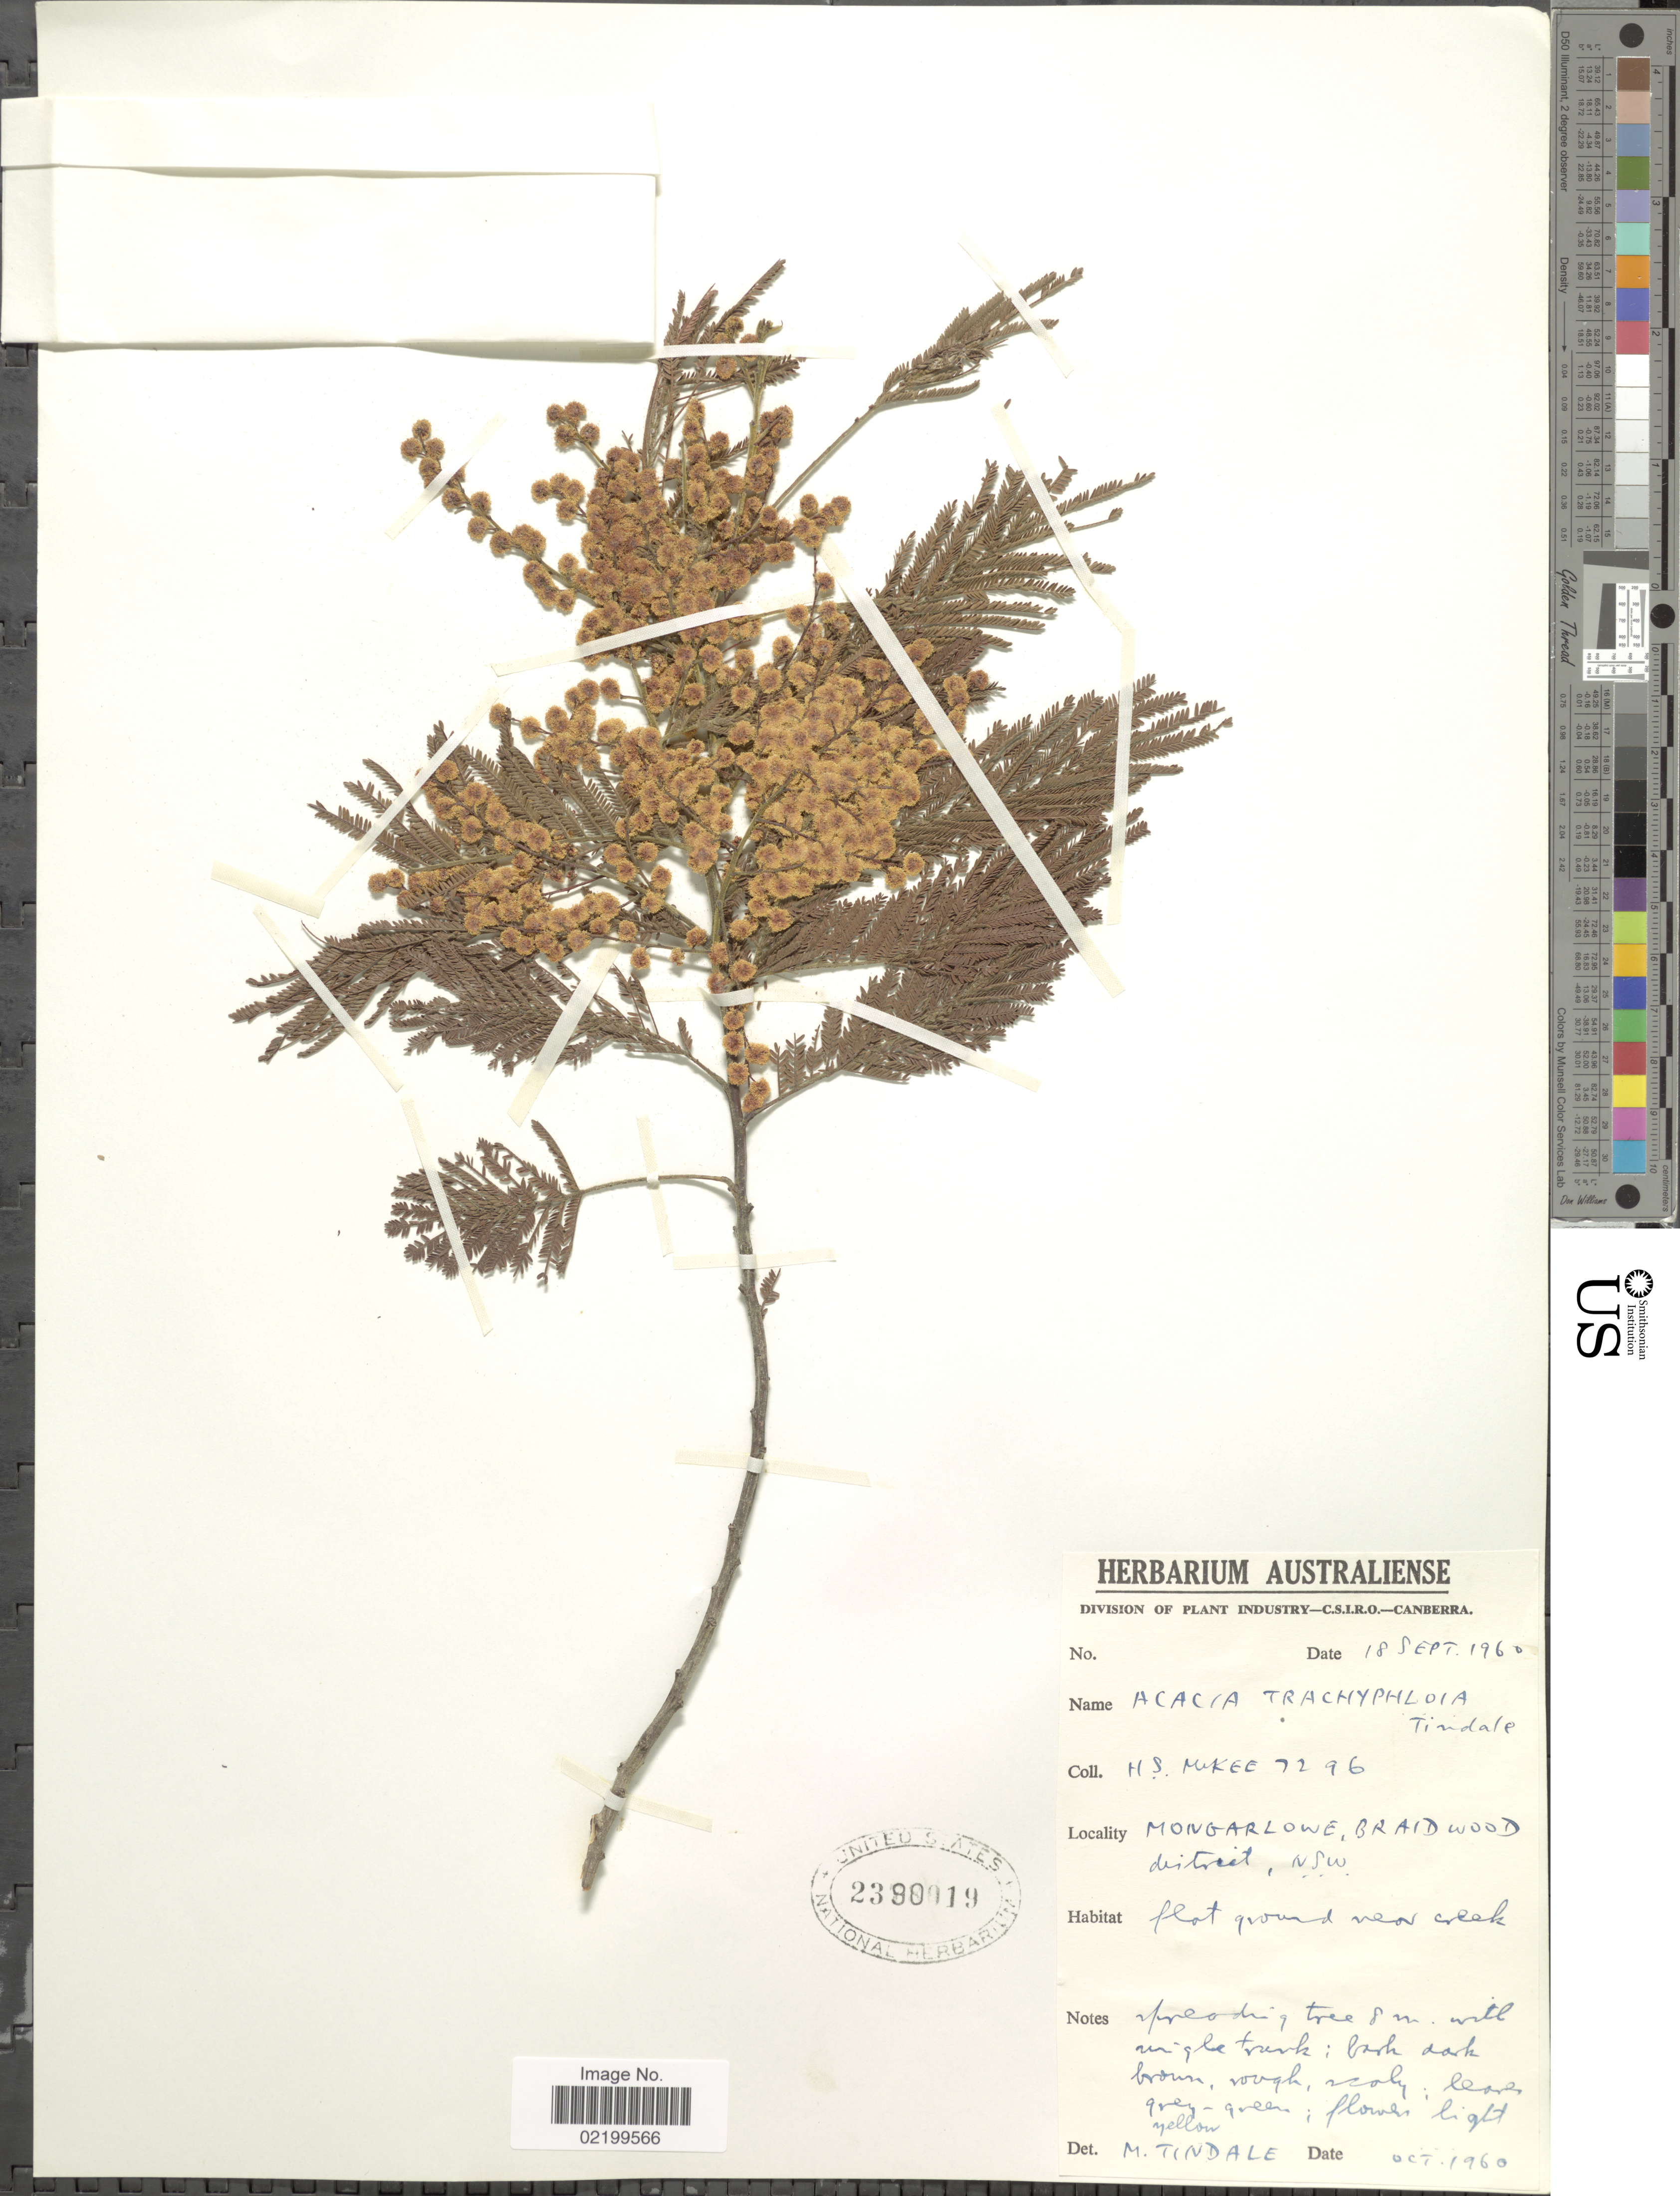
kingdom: Plantae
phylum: Tracheophyta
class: Magnoliopsida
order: Fabales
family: Fabaceae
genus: Acacia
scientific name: Acacia trachyphloia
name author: Tindale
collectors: Mukee, H.S.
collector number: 7296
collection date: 1960-10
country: Australia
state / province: New South Wales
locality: Moivgarlowe, Braidwood District, N.S.W.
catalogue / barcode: US 2390019